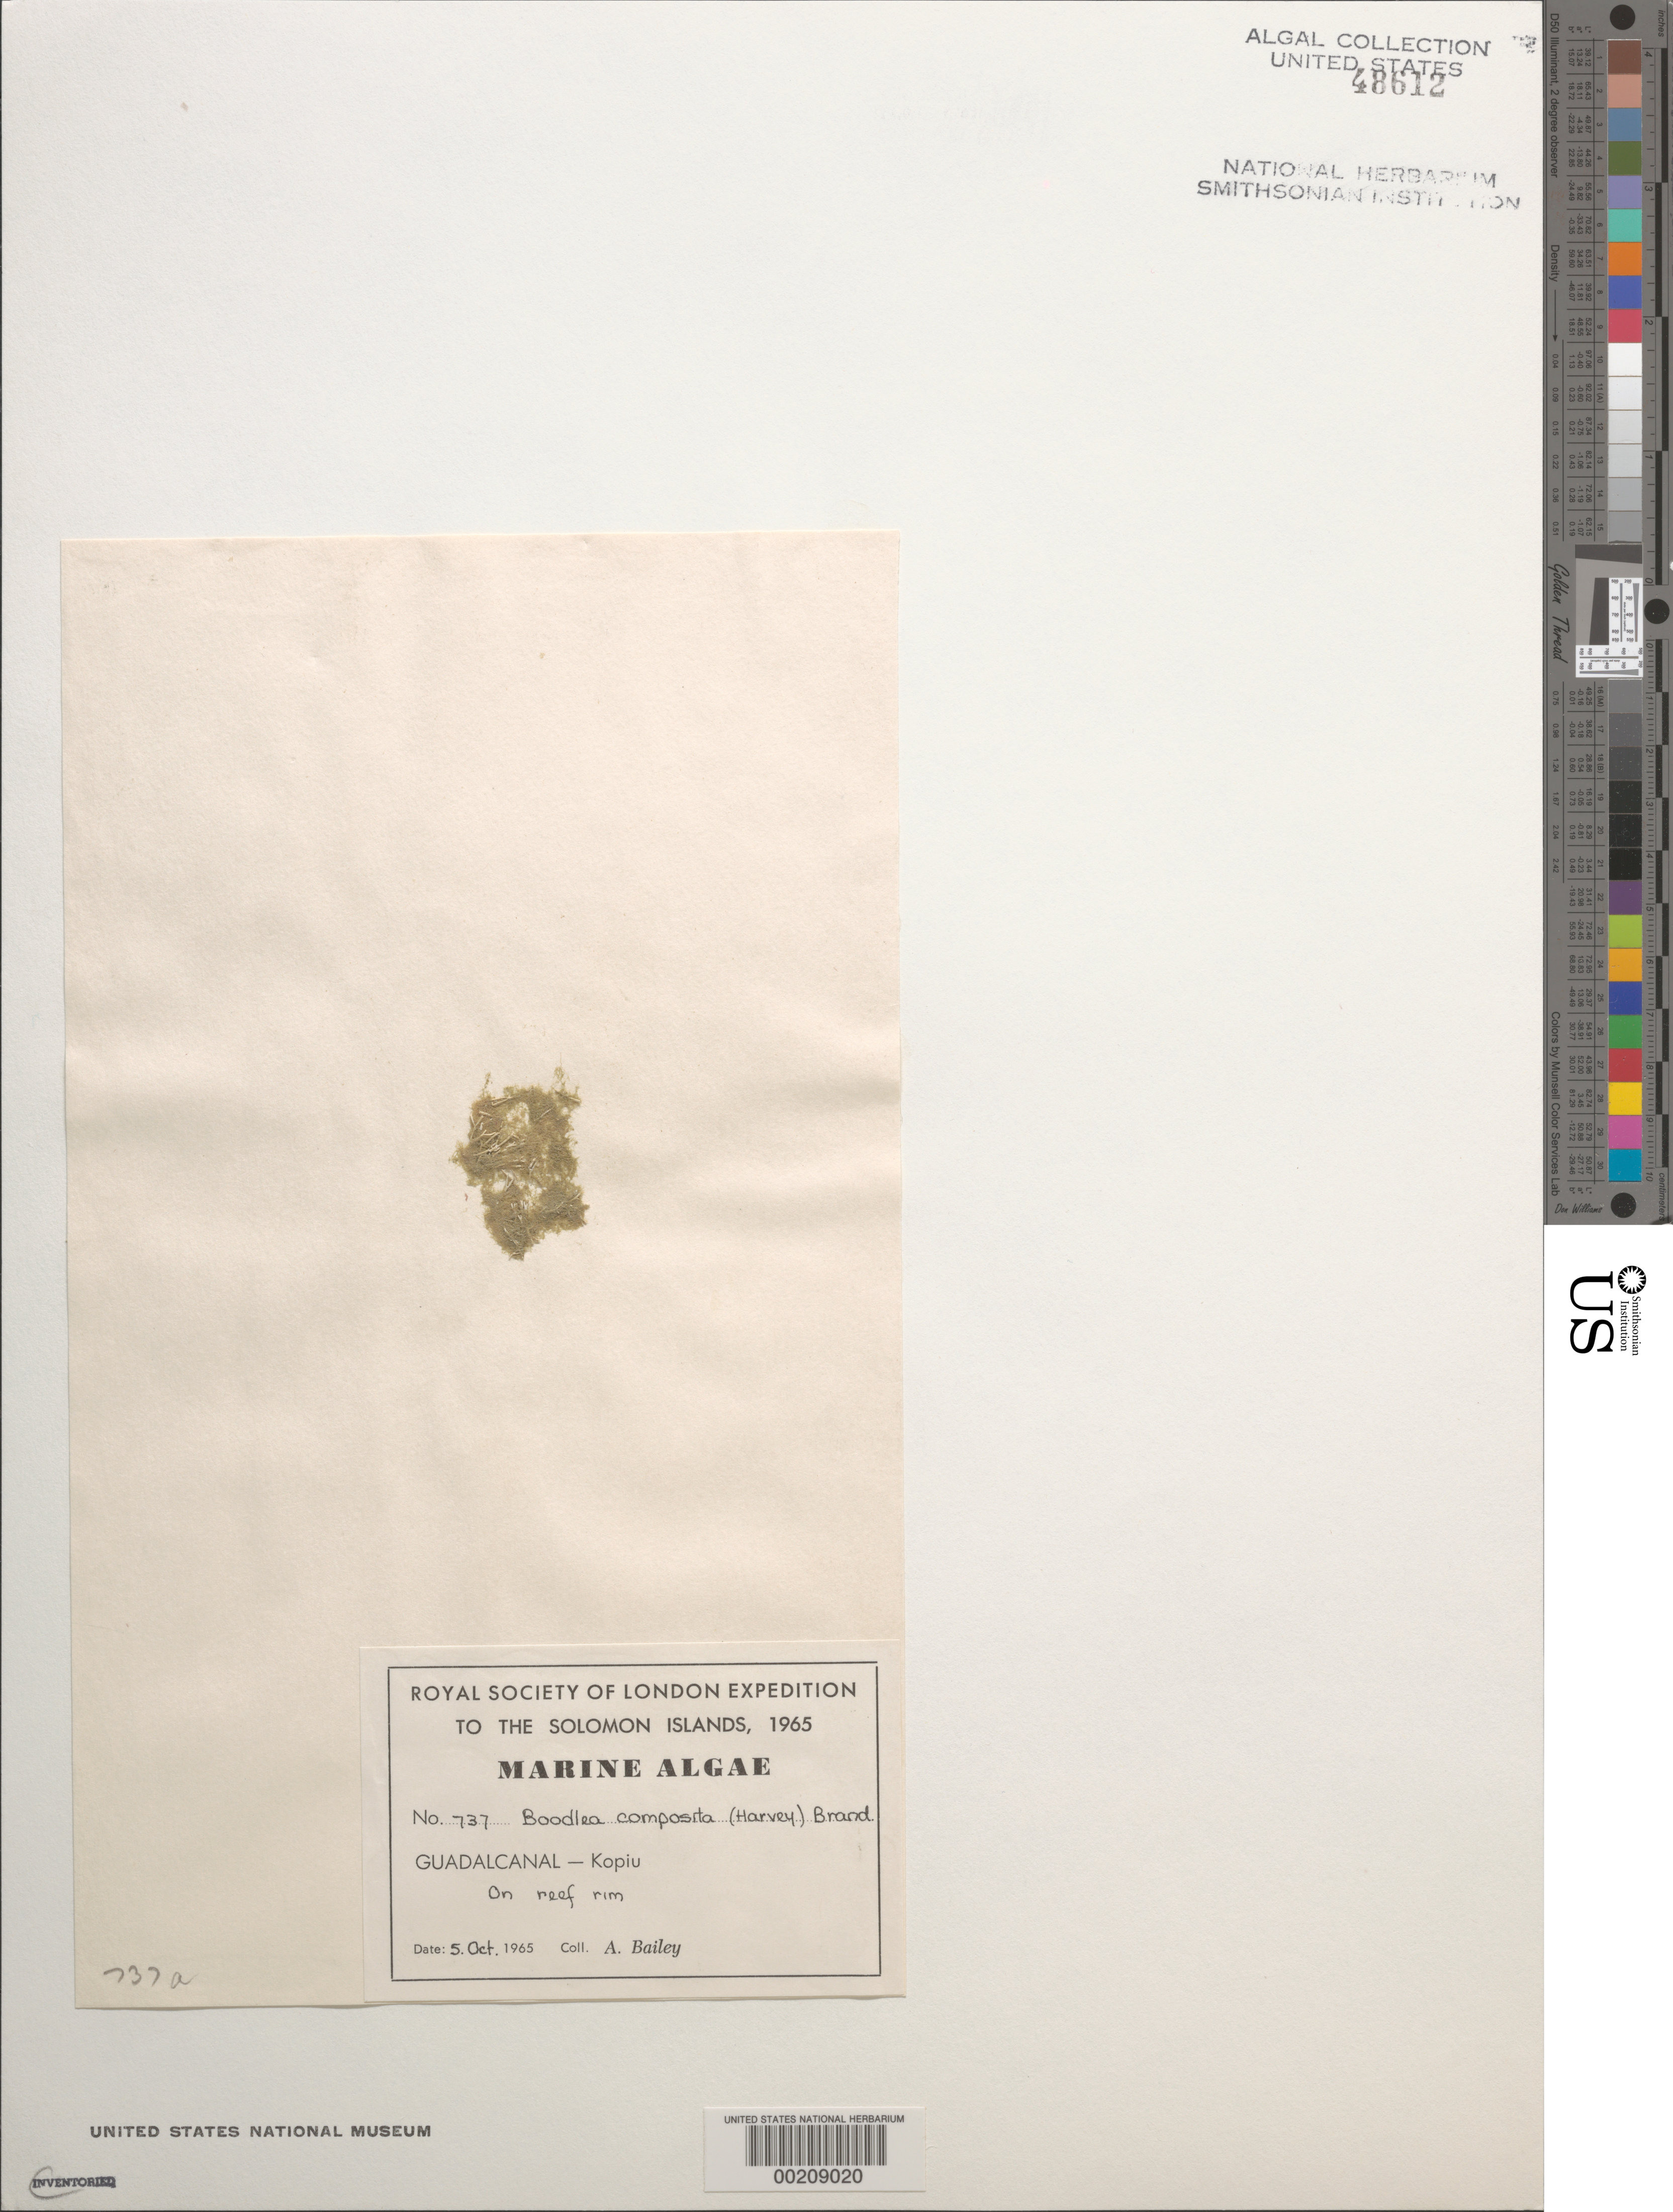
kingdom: Plantae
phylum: Chlorophyta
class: Ulvophyceae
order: Siphonocladales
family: Boodleaceae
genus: Boodlea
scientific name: Boodlea composita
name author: (Humb. & Humb.) Brand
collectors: A. Bailey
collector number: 737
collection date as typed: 05 Oct 1965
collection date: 1965-10-05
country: Solomon Islands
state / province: Guadalcanal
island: Guadalcanal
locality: Kopiu (town)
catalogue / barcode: US 48612